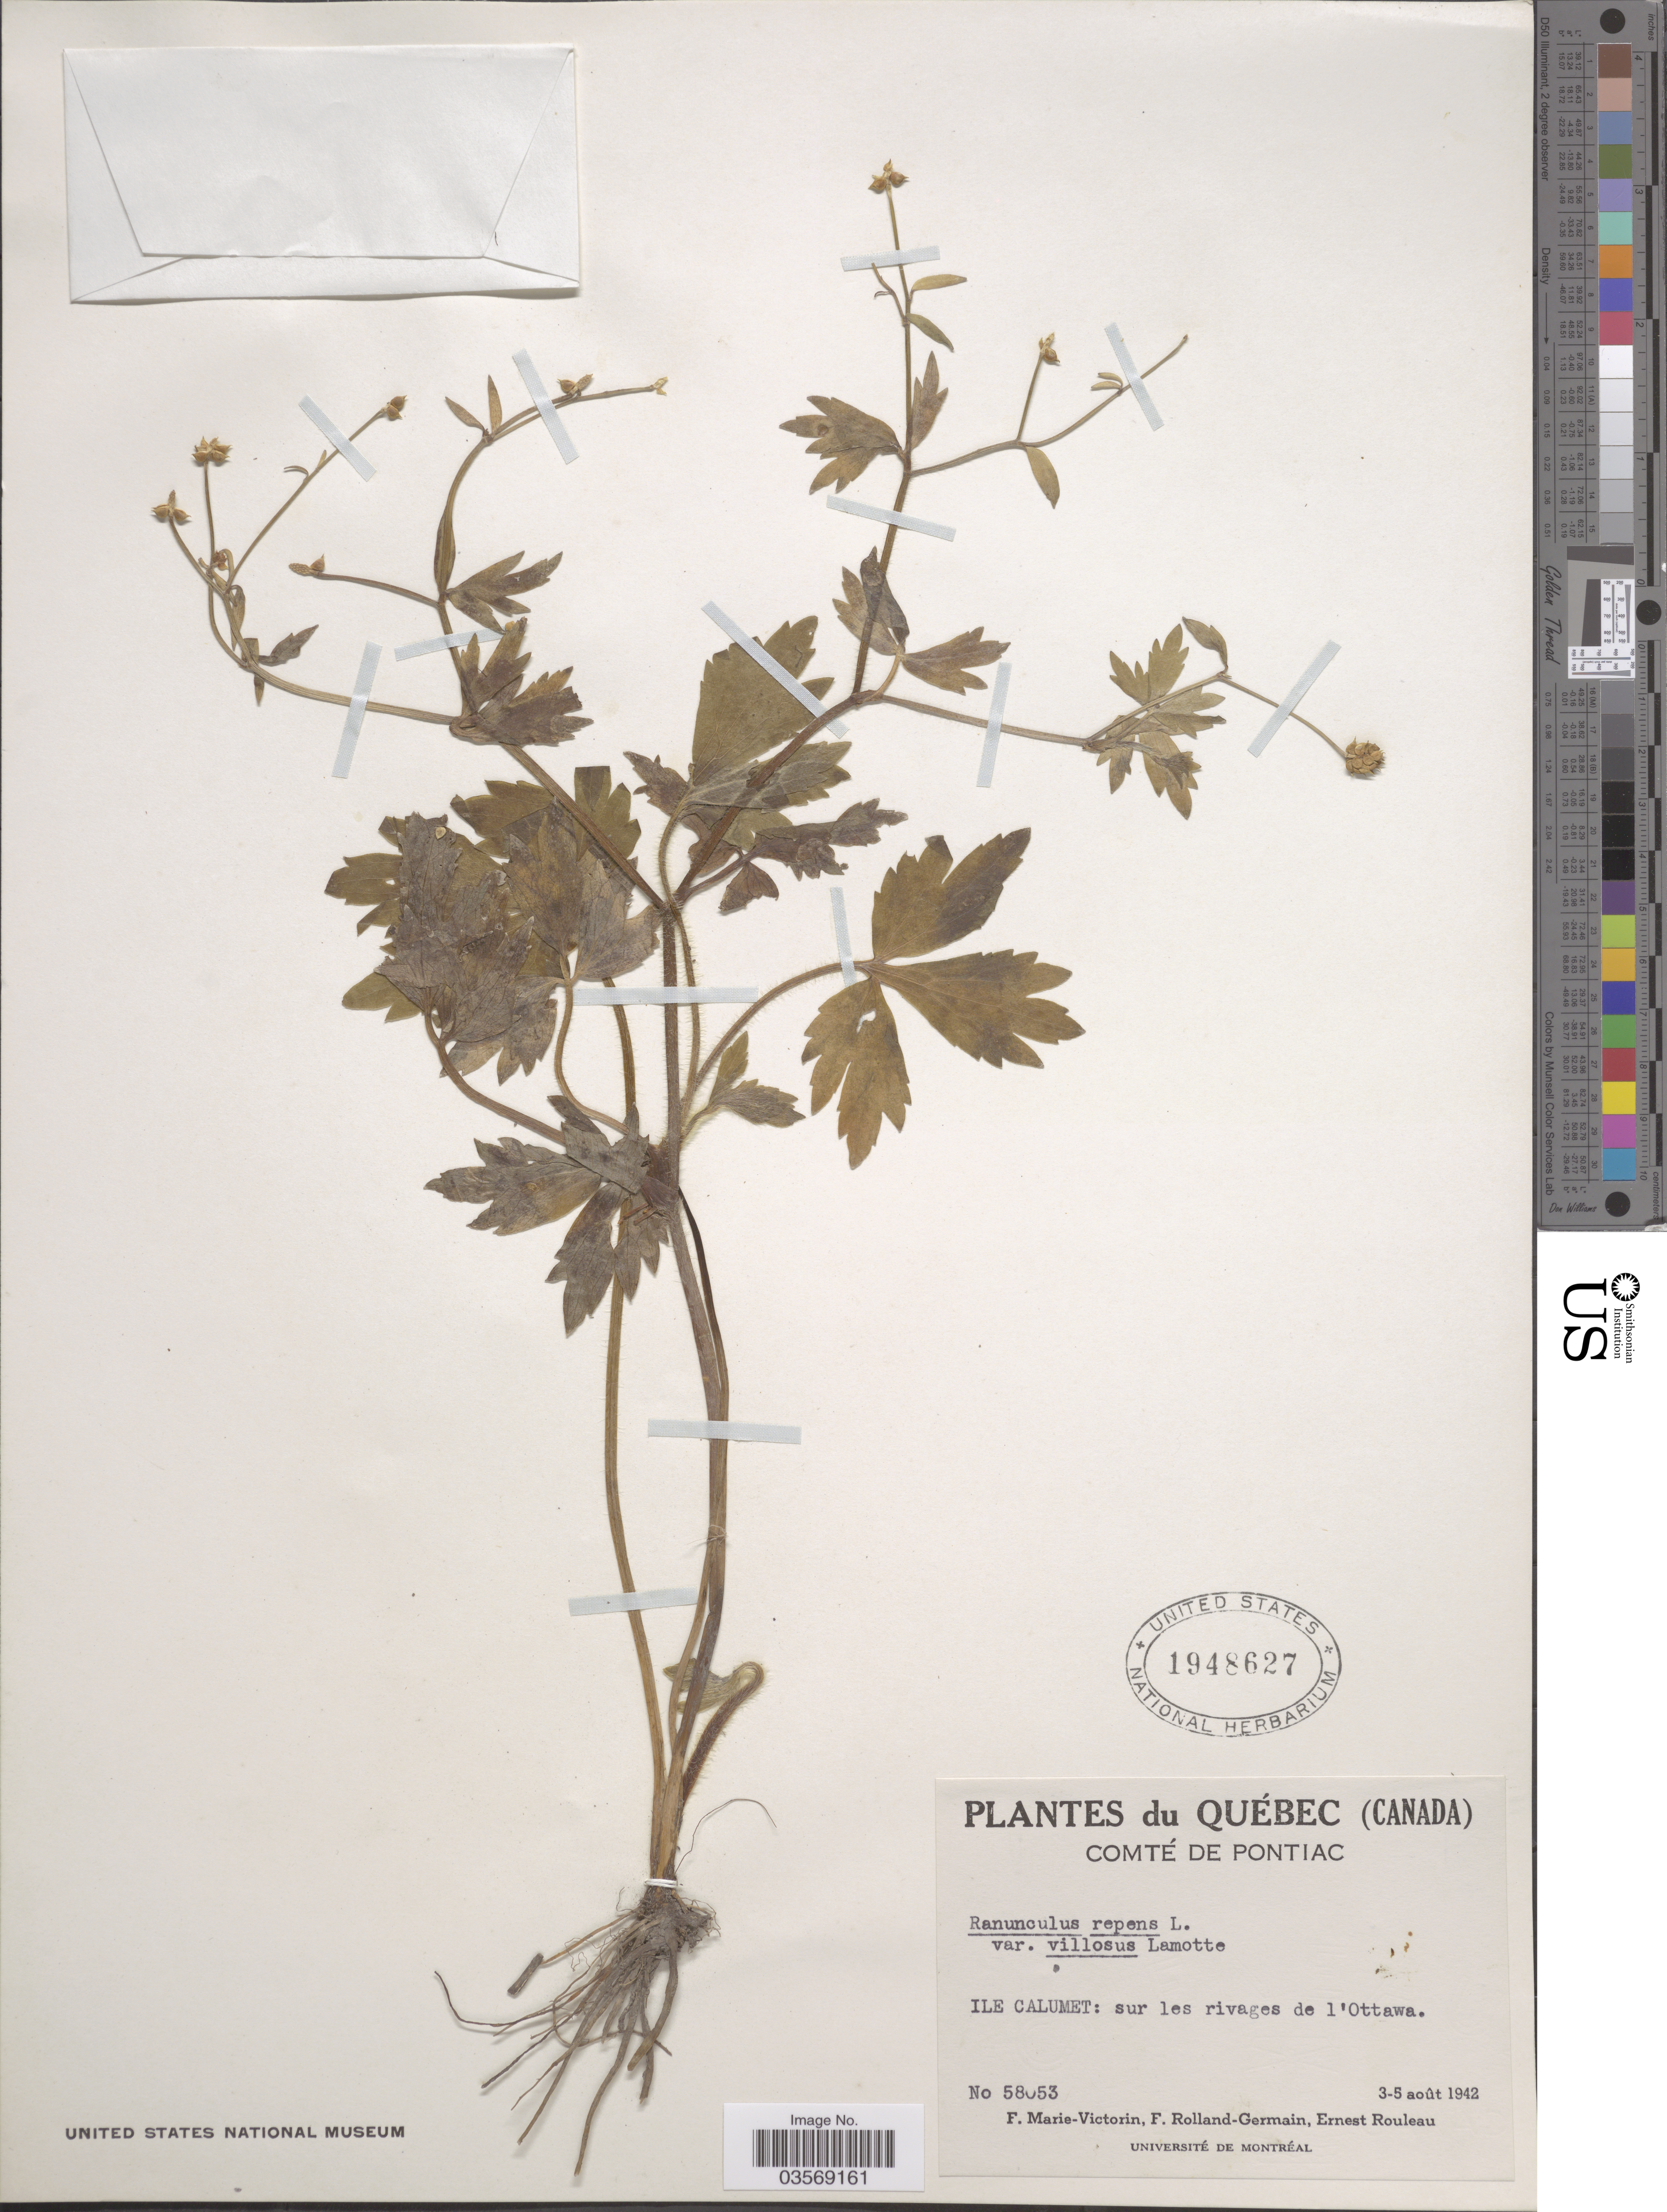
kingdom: Plantae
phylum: Tracheophyta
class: Magnoliopsida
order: Ranunculales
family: Ranunculaceae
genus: Ranunculus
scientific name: Ranunculus villosus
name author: St.-Amans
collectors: F. Marie-Victorin, F. Rollin-Germain & E. Rouleau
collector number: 58053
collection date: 1942-08-03/1942-08-05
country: Canada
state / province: Quebec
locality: Comté de Pontiac. Ile Calumet: sur les rivages de l'Ottawa.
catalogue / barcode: US 1948627